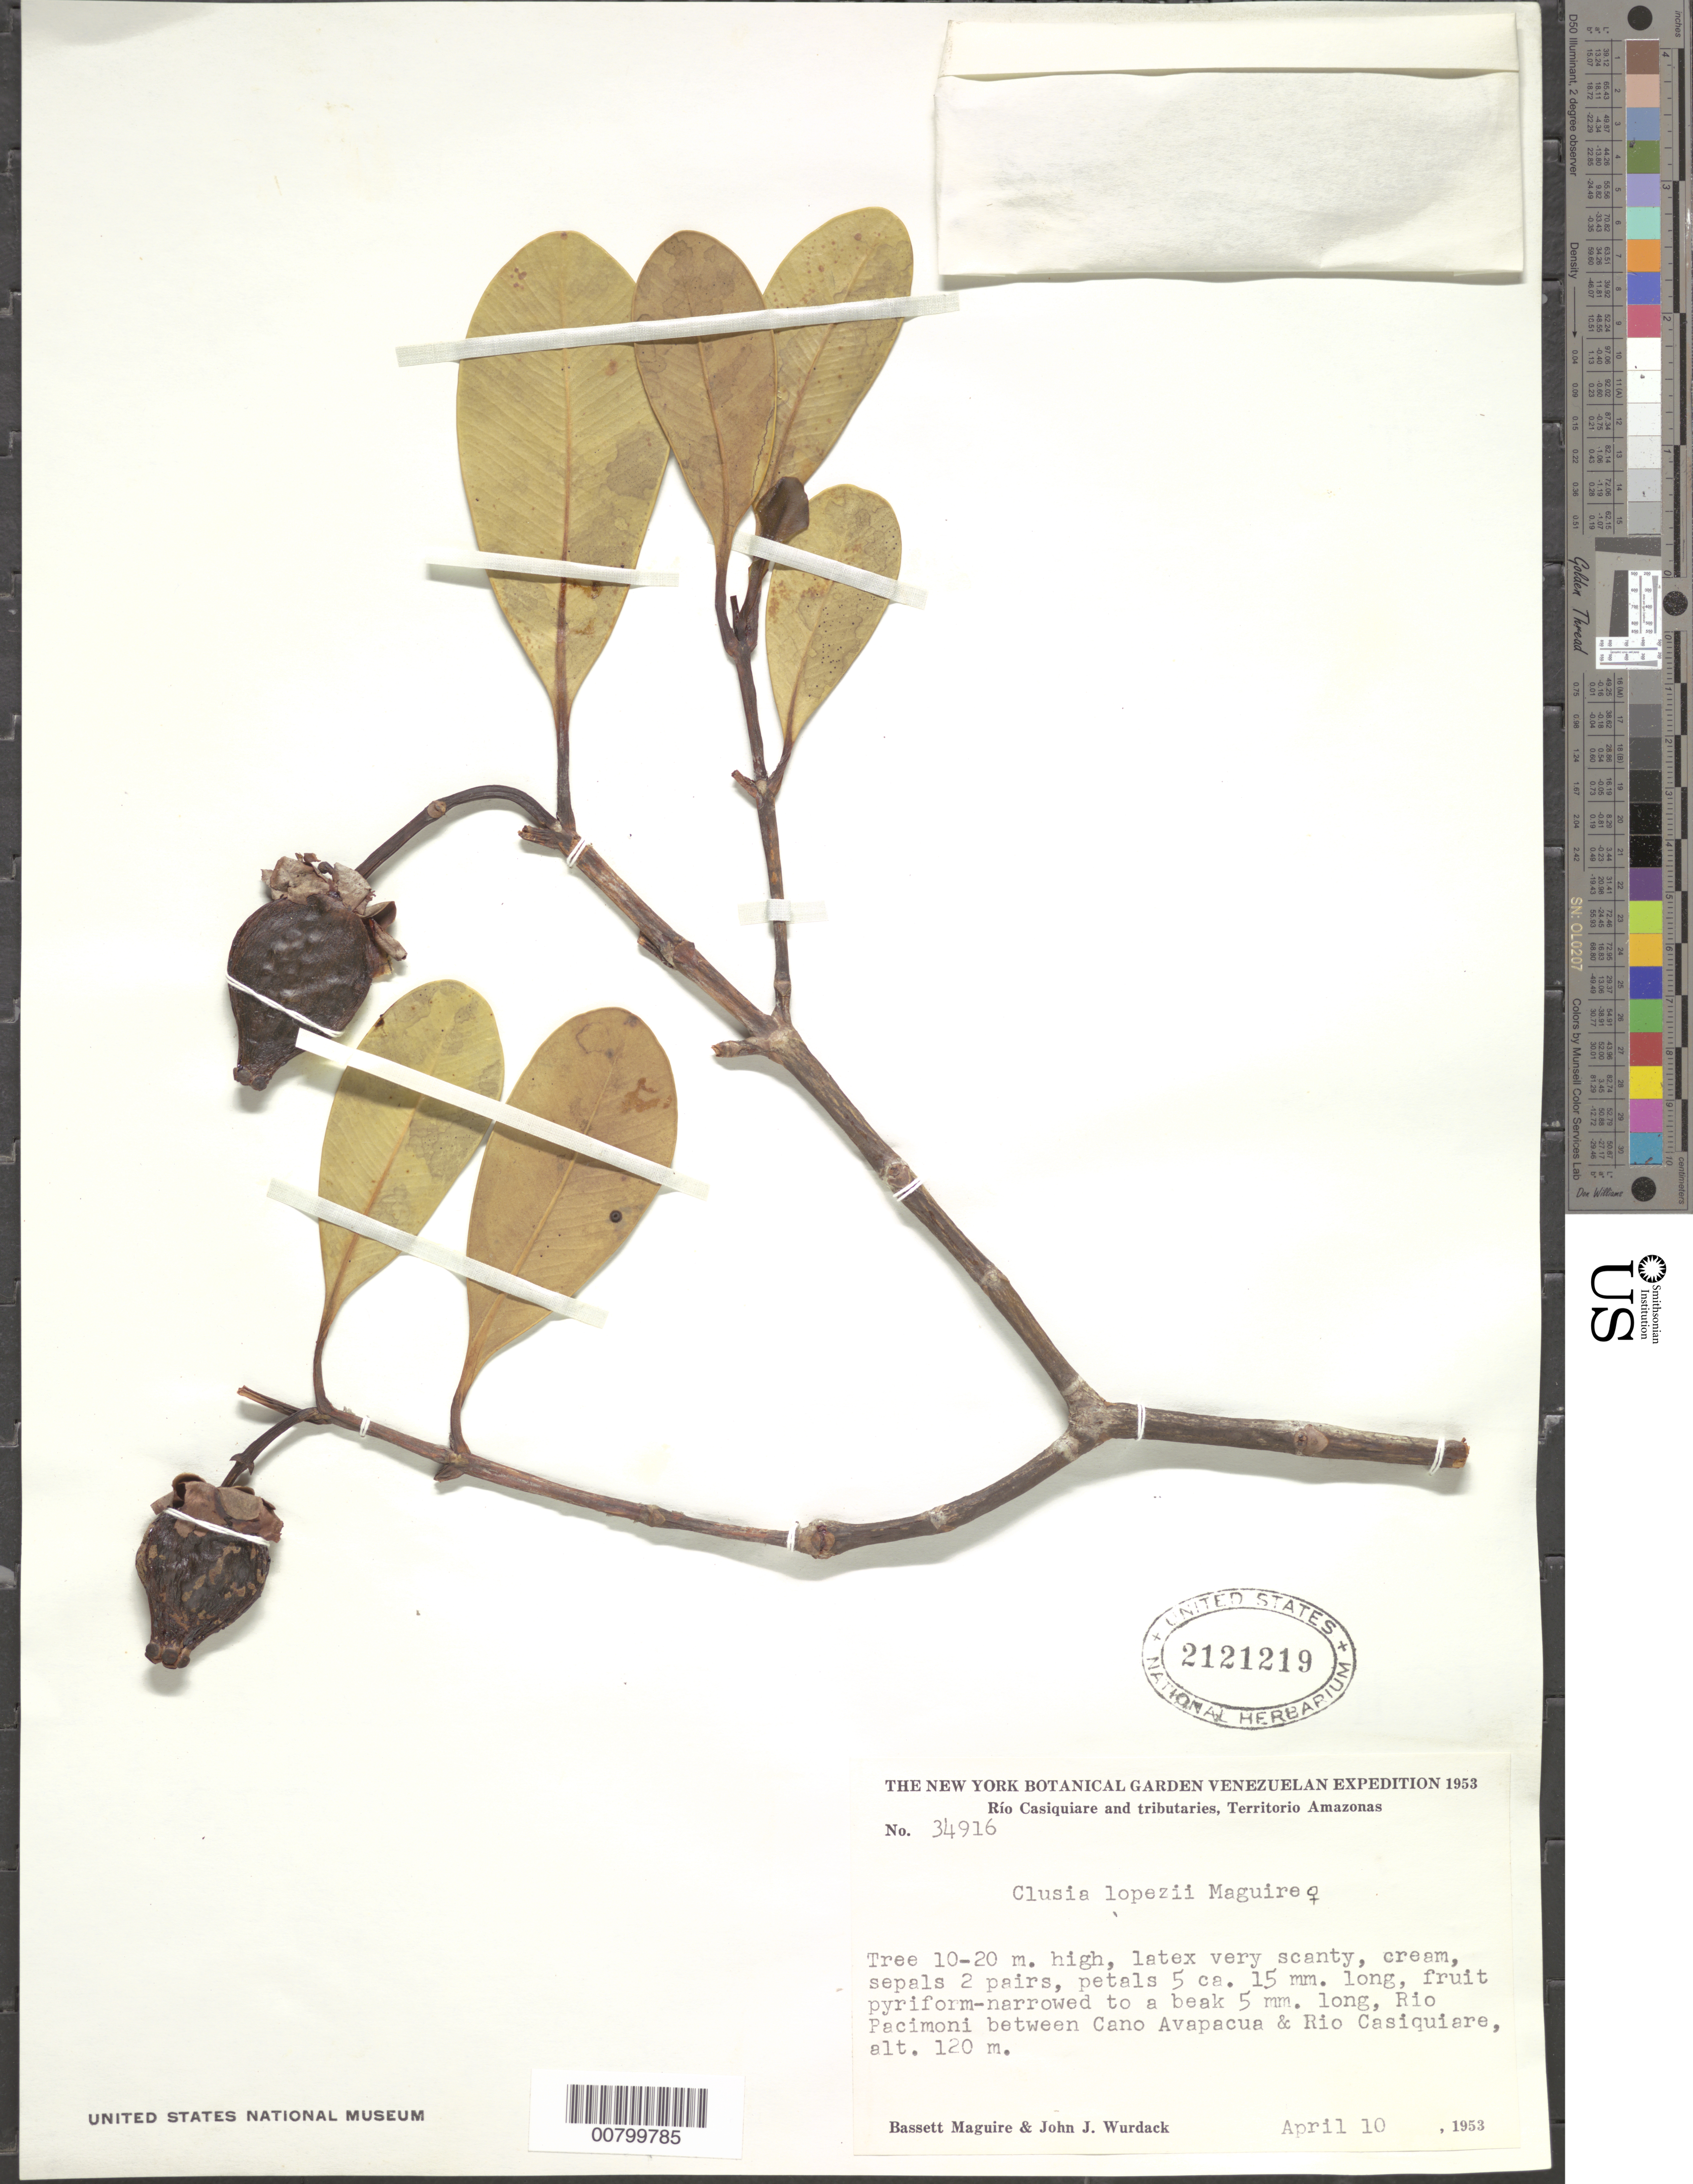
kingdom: Plantae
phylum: Tracheophyta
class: Magnoliopsida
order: Malpighiales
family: Clusiaceae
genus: Clusia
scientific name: Clusia lopezii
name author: Maguire in R.E. Schult.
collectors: B. Maguire & J. J. Wurdack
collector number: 34916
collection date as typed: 10-Apr-53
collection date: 1953-04-10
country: Venezuela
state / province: Amazonas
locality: Río Pacimoni, between Caño Arapacua & Río Casiquiare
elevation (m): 120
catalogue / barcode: US 2121219